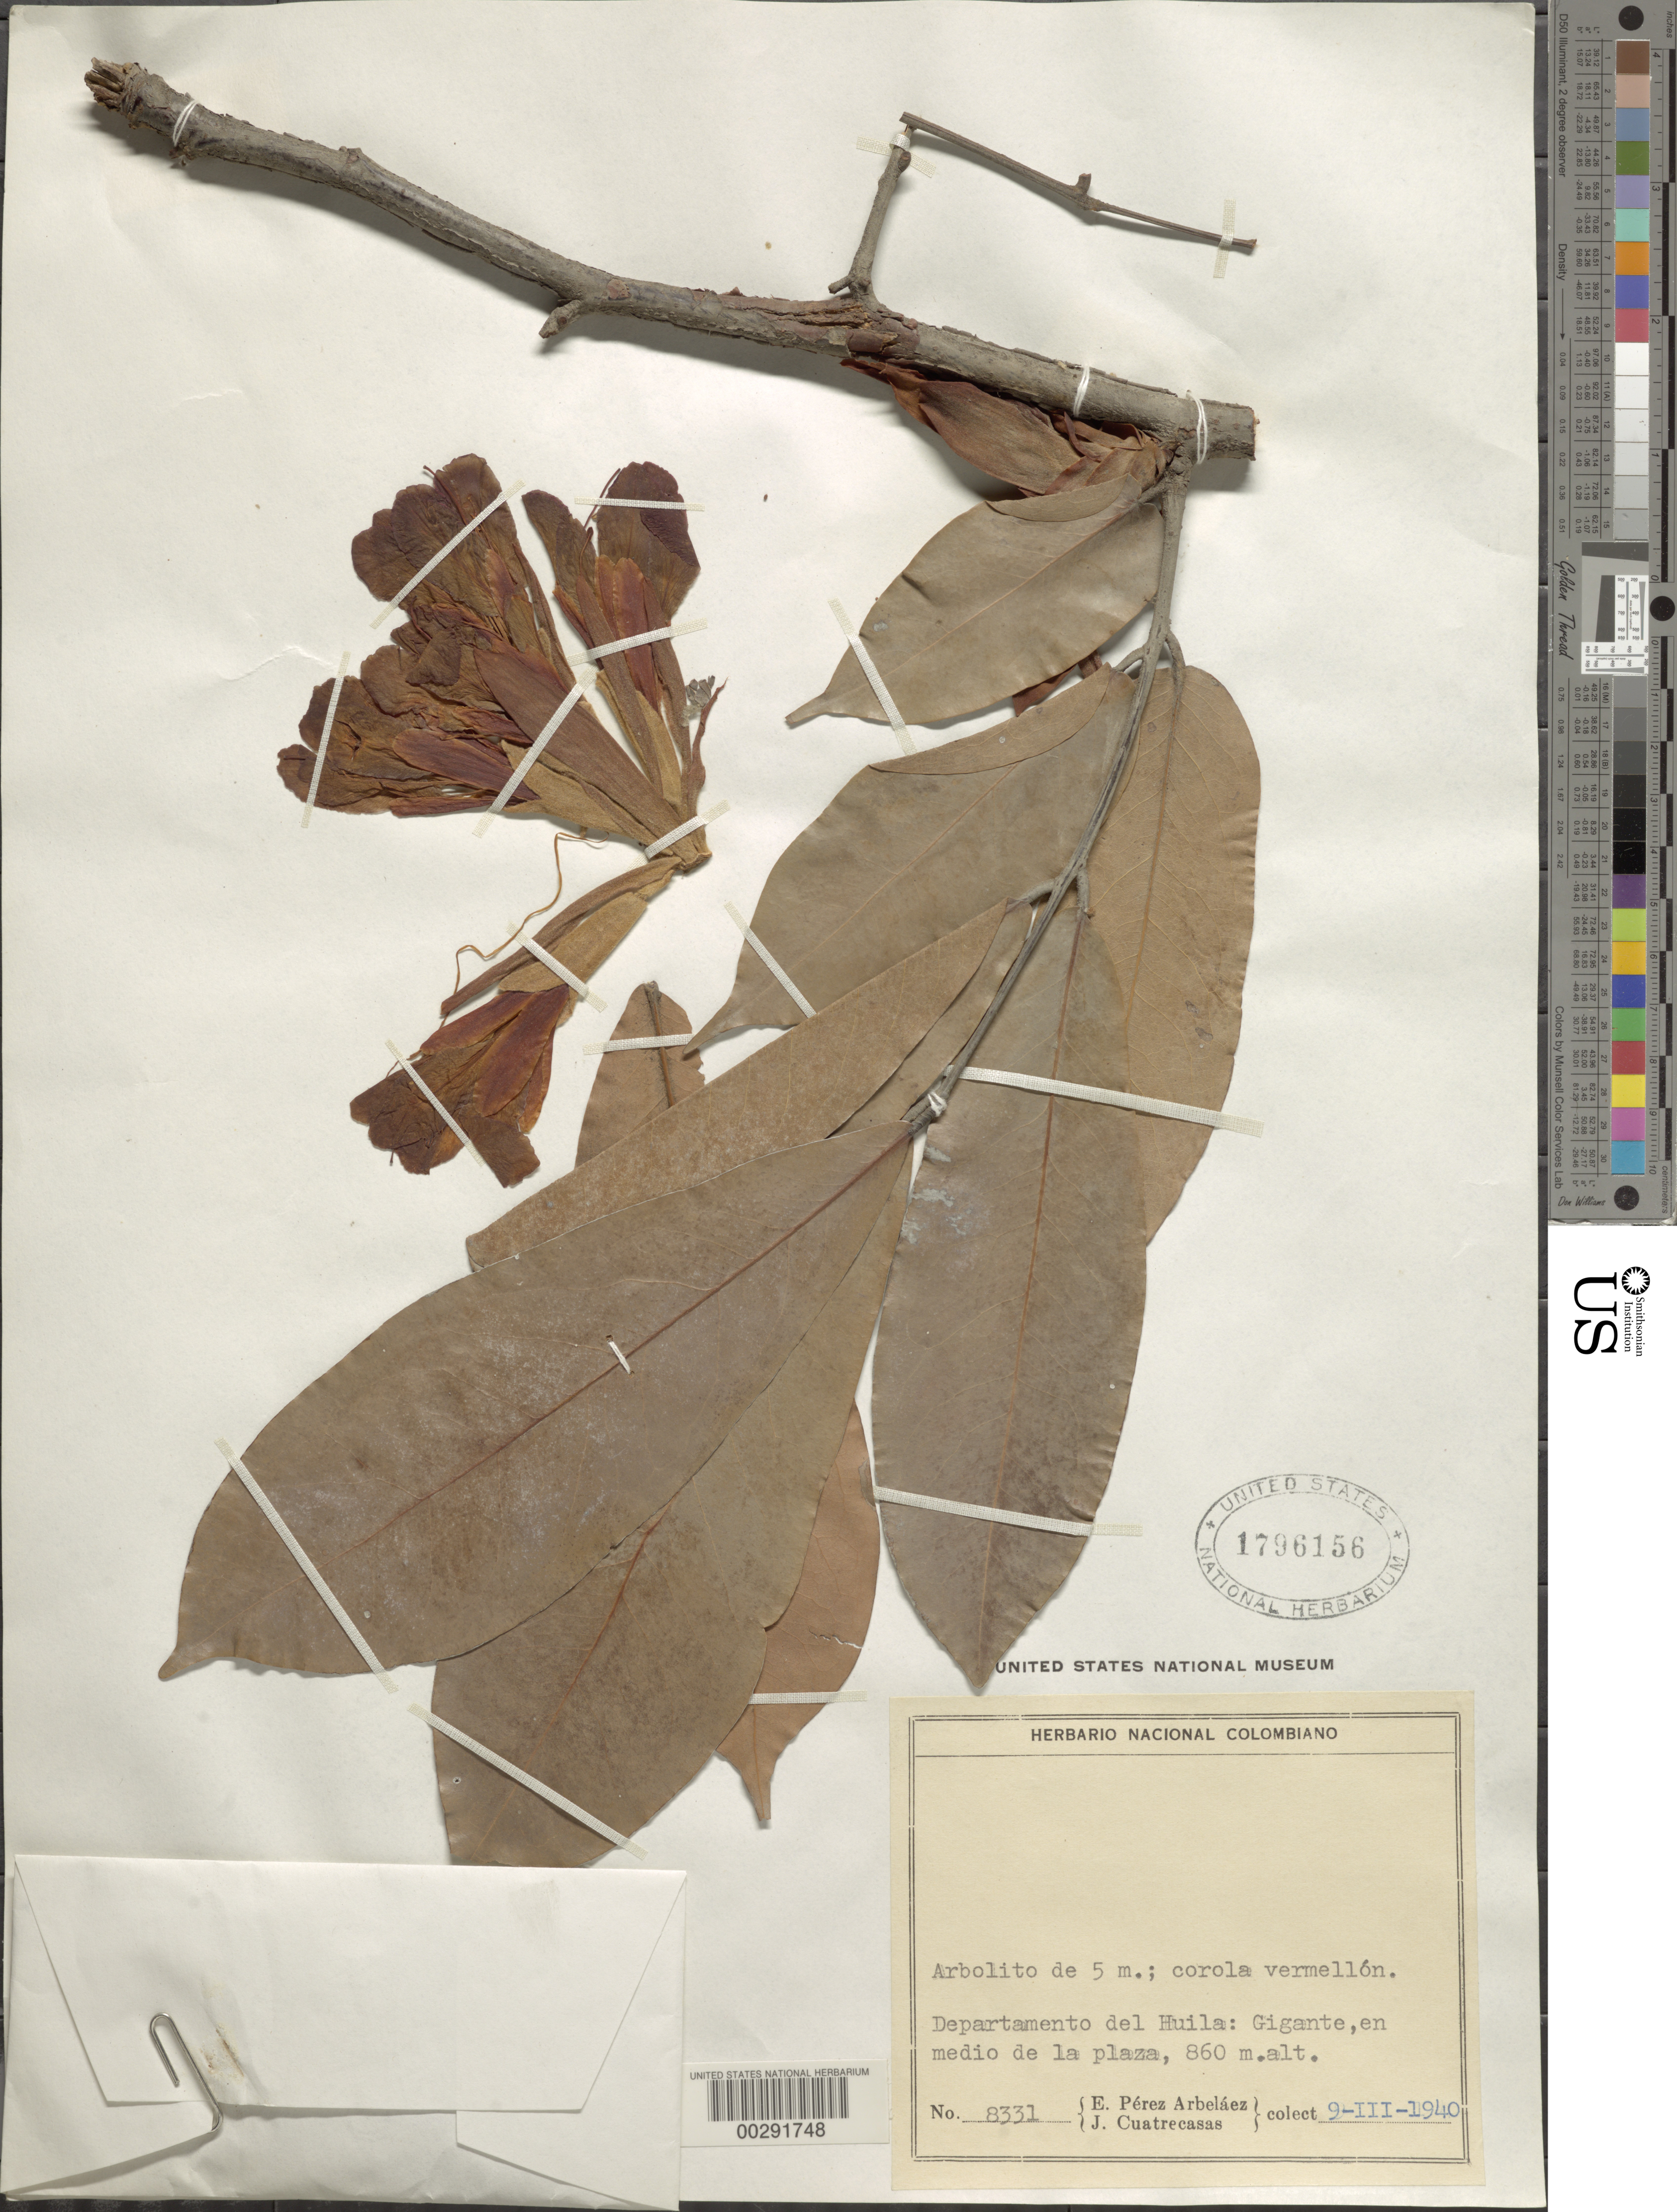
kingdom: Plantae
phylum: Tracheophyta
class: Magnoliopsida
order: Fabales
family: Fabaceae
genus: Brownea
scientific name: Brownea sp.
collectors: E. Pérez Arbeláez & J. Cuatrecasas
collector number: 8331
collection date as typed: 09 Mar 1940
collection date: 1940-03-09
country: Colombia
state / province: Huila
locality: Gigante, in the middle of the plaza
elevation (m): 860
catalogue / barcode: US 1796156